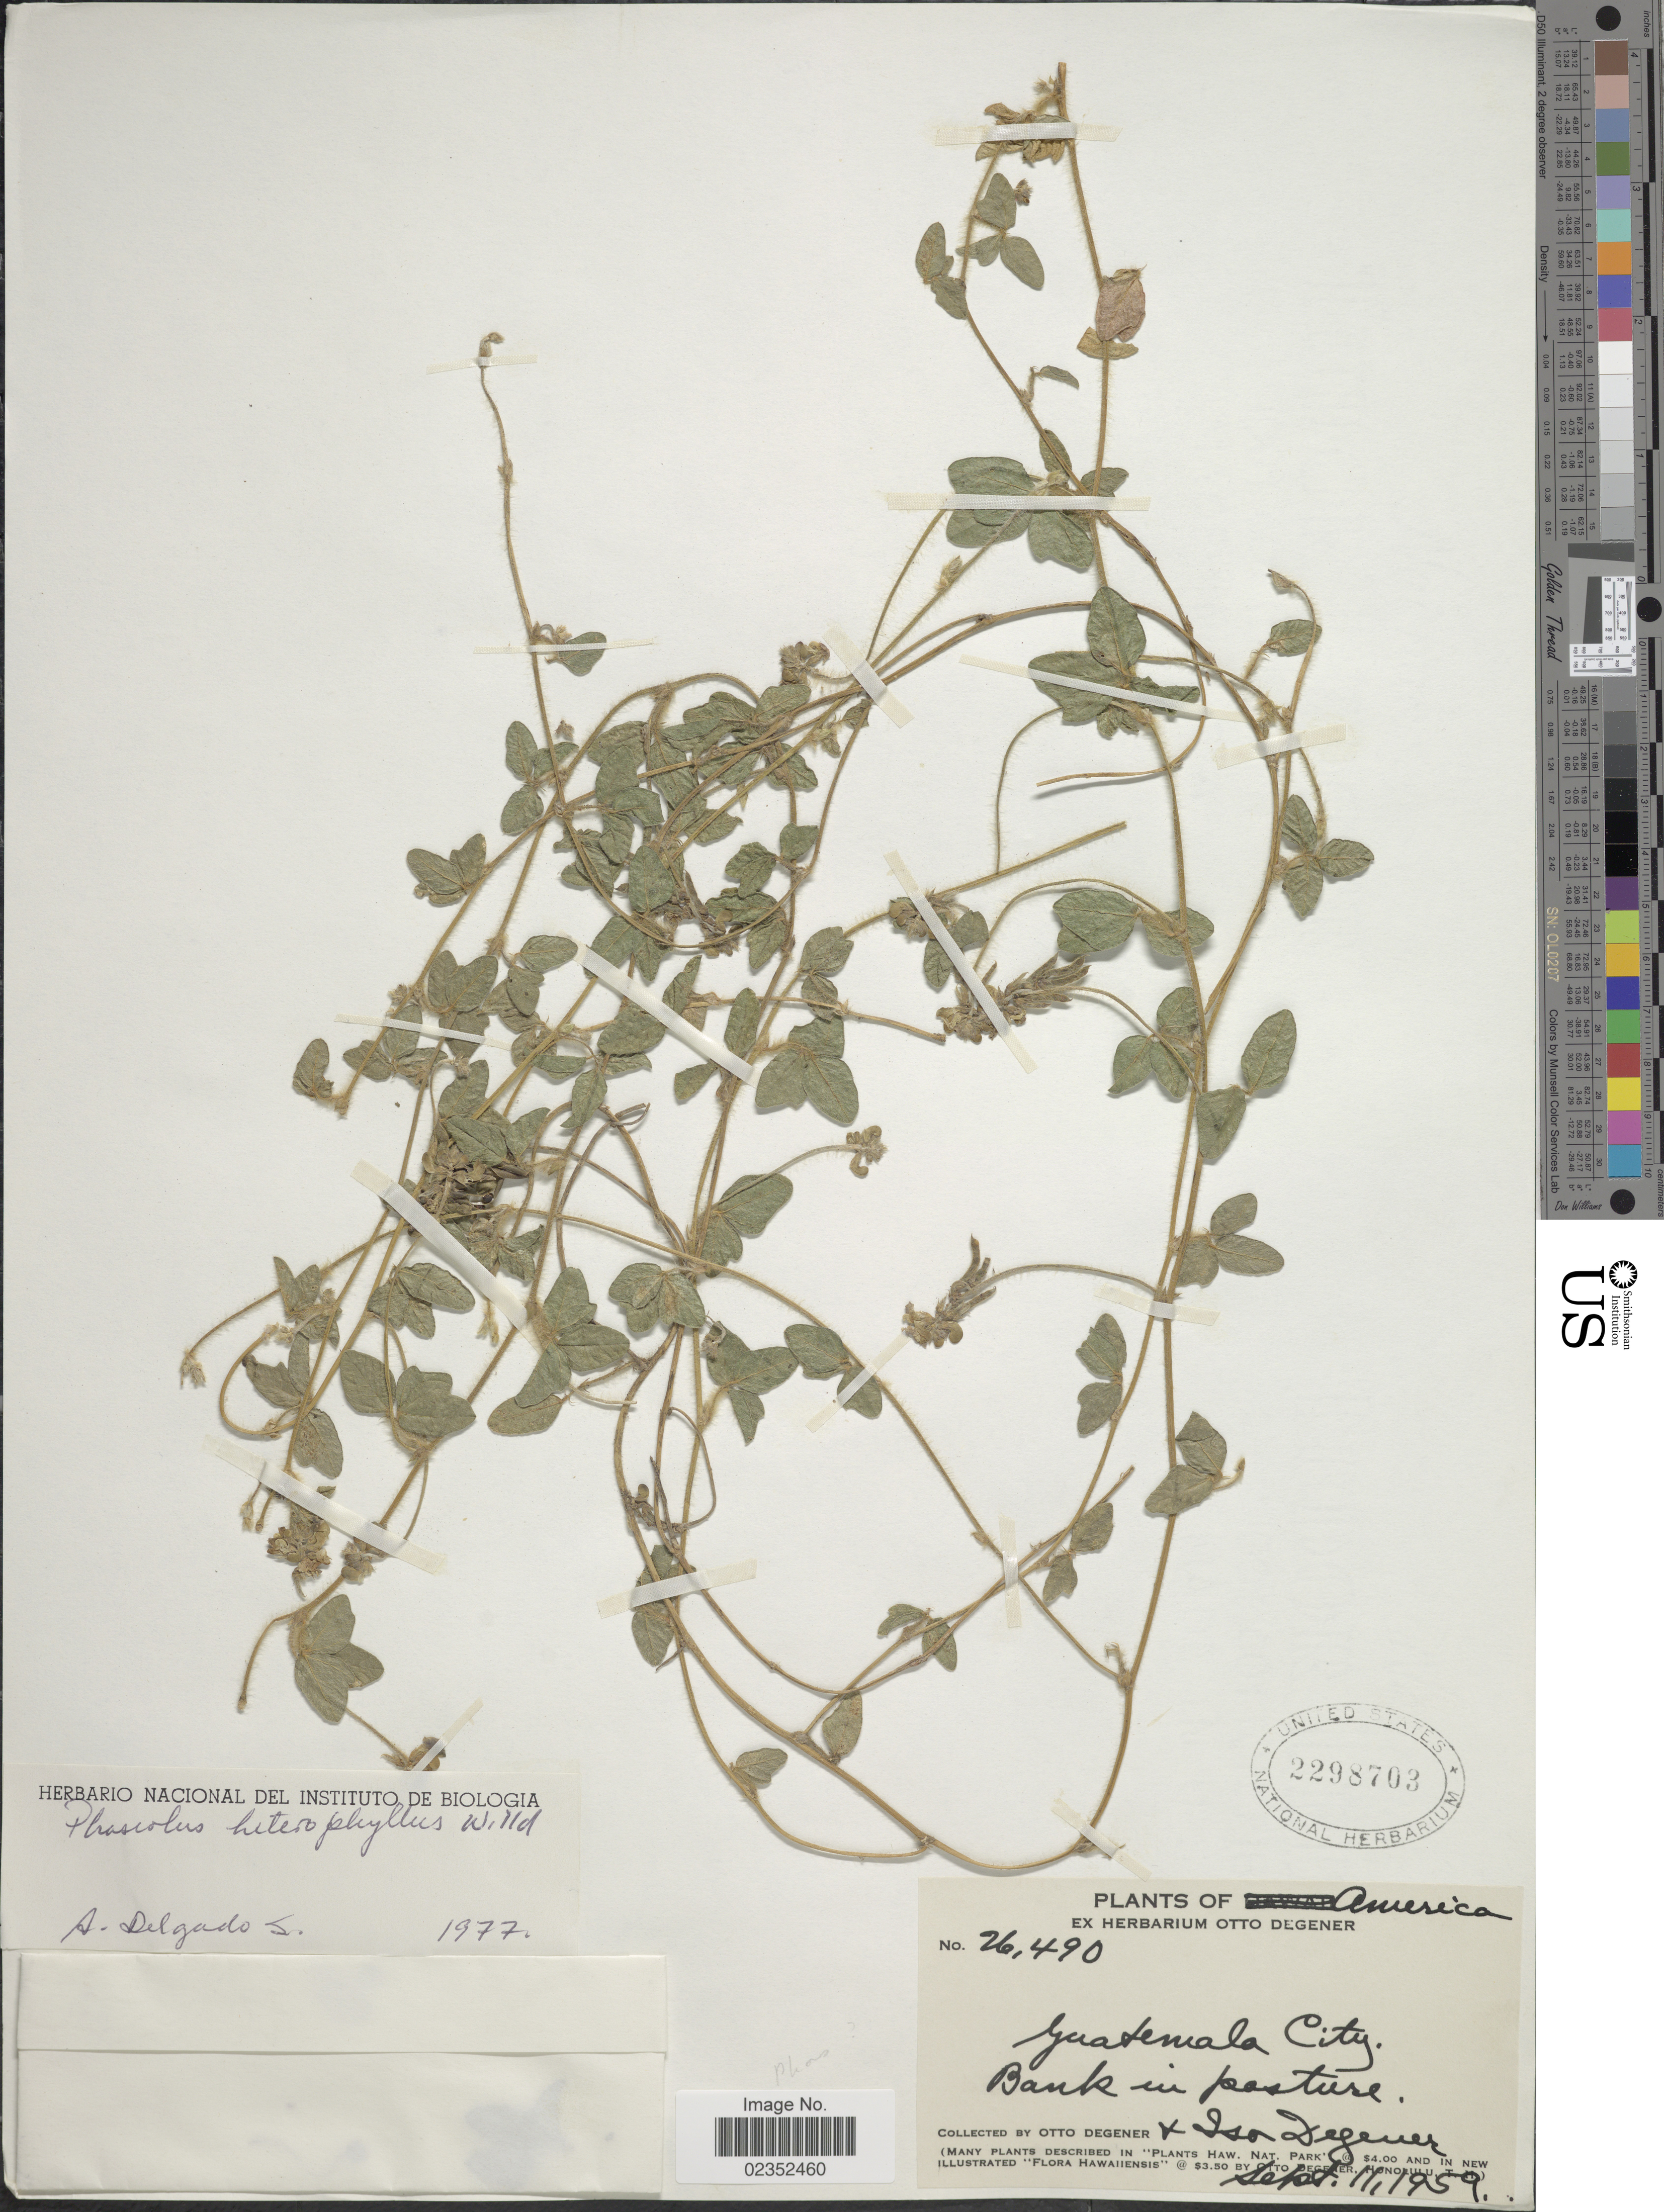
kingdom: Plantae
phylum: Tracheophyta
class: Magnoliopsida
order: Fabales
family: Fabaceae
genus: Macroptilium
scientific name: Macroptilium gibbosifolium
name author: (Ortega) A. Delgado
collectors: O. Degener & I. Degener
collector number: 26490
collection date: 1959-09-11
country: Guatemala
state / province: Guatemala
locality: America. Guatemala City. Bank in pasture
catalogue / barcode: US 2298703